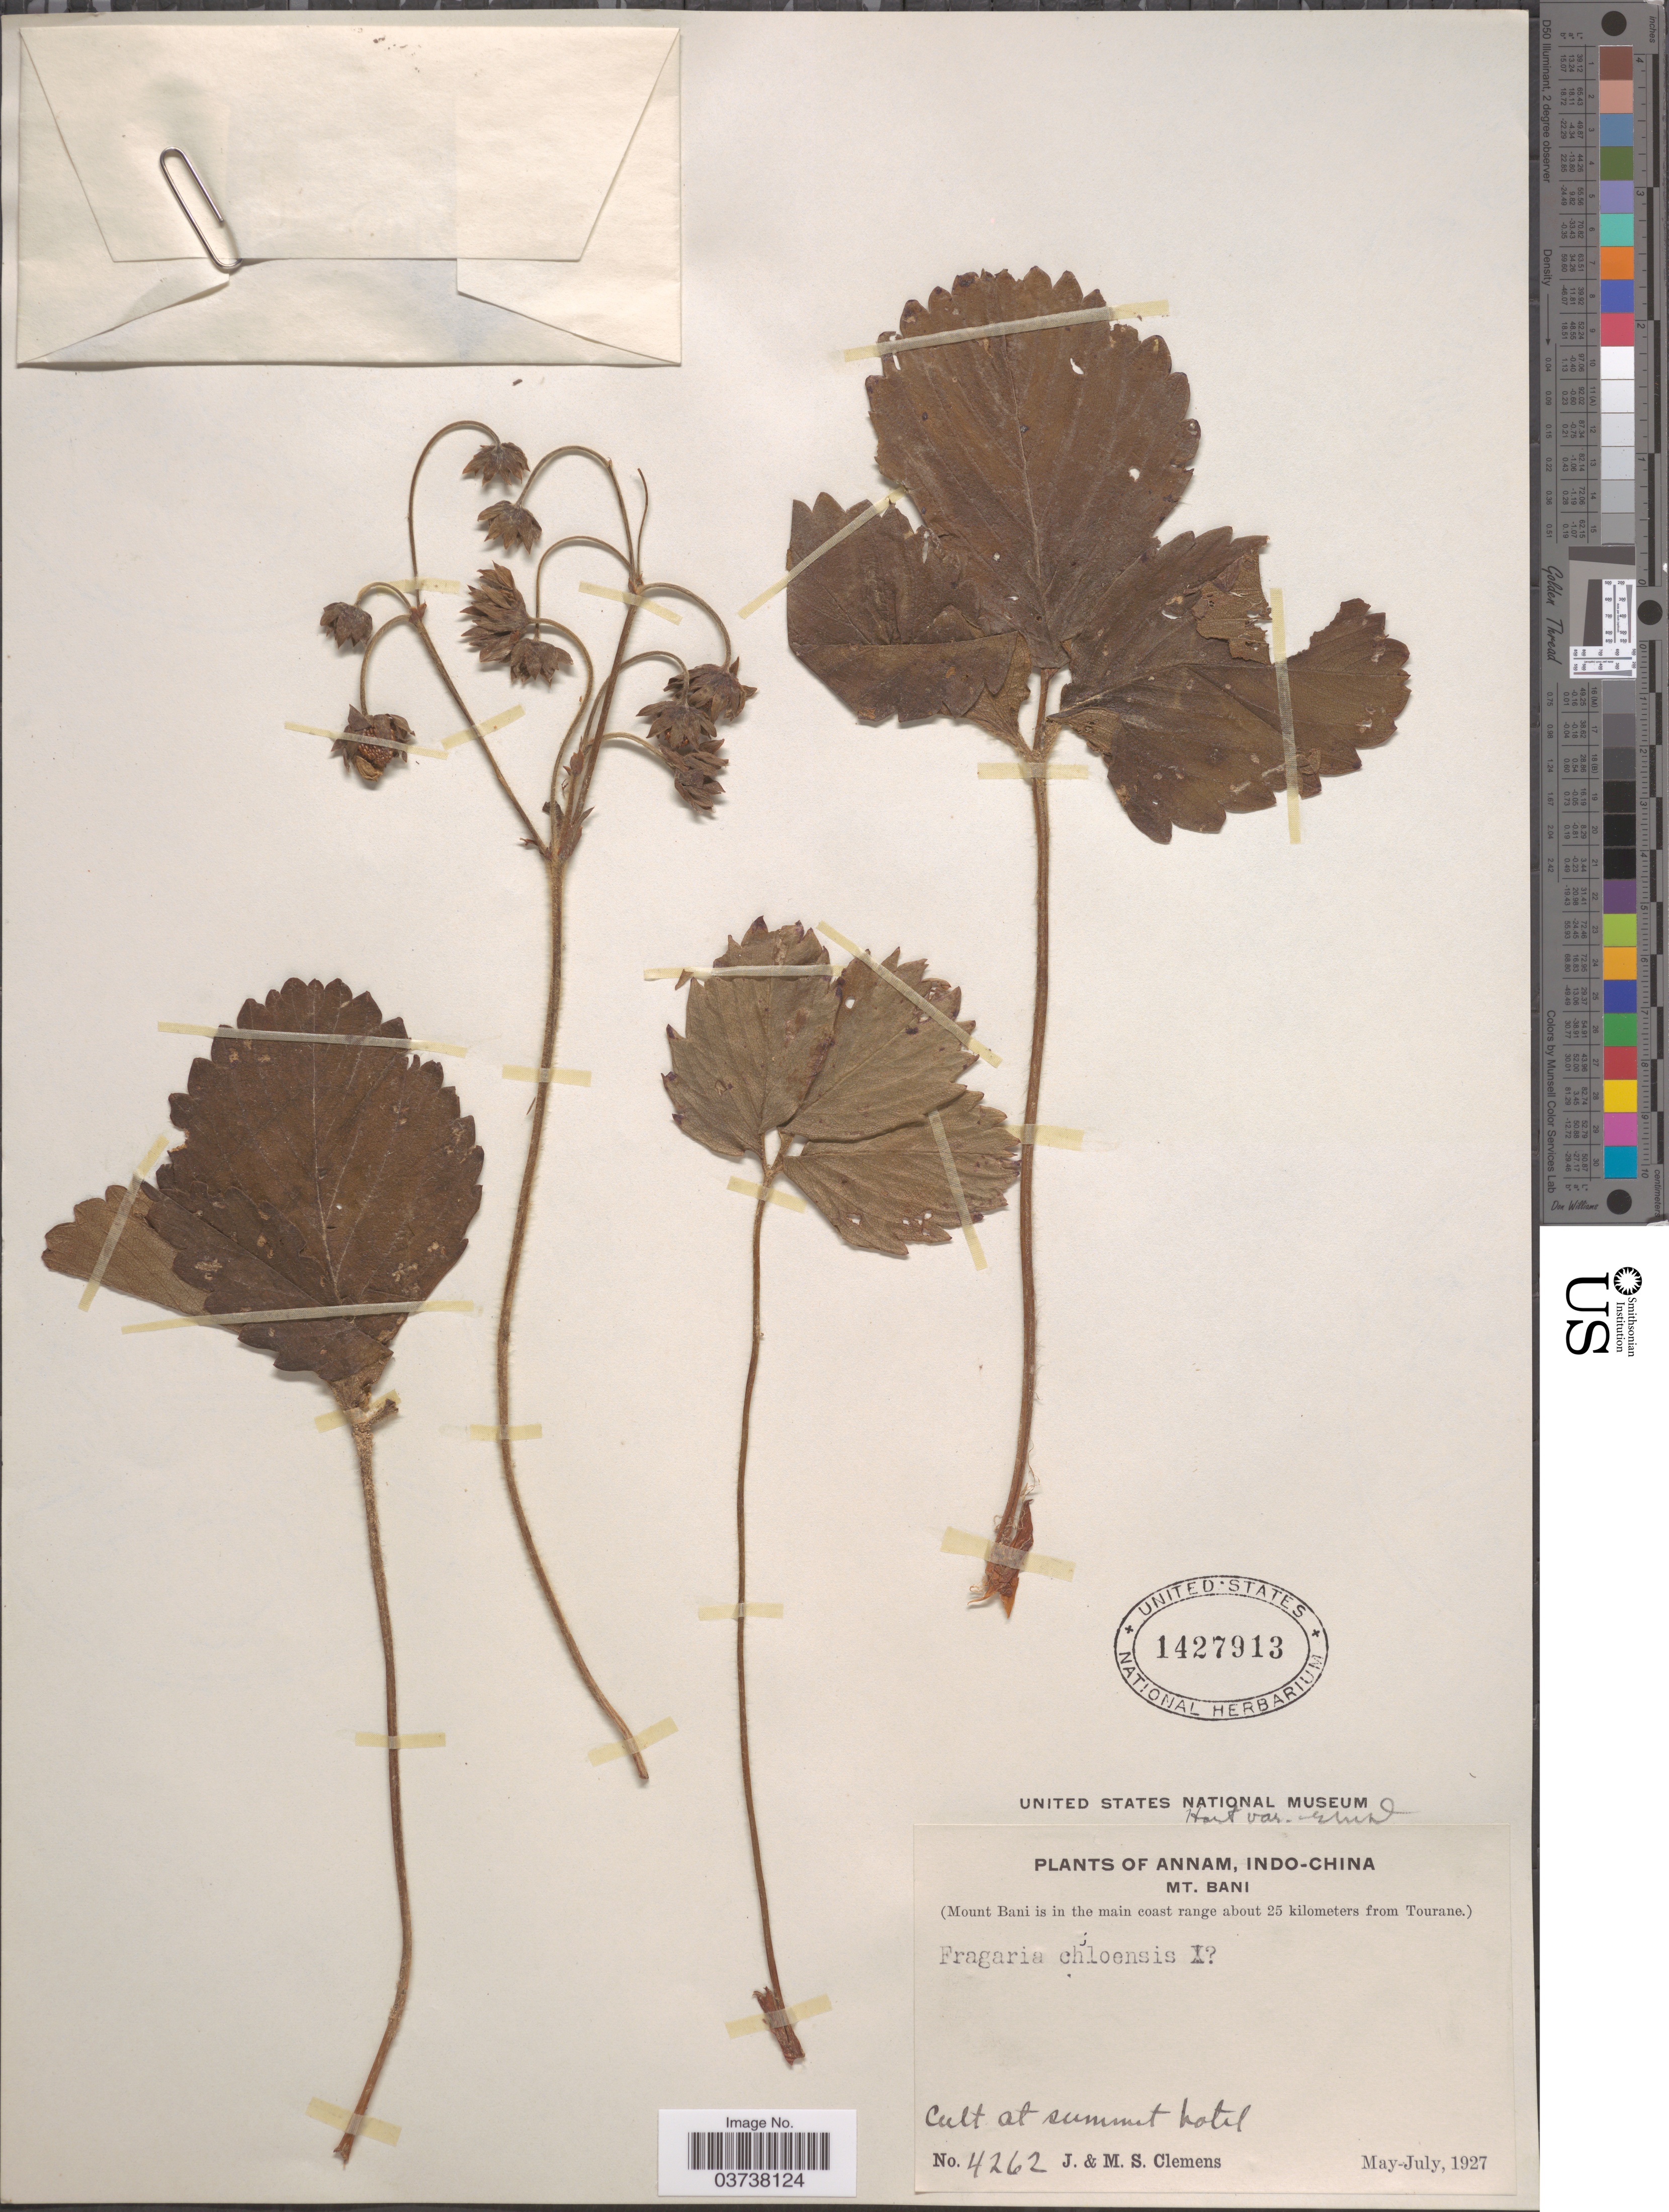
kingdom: Plantae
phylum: Tracheophyta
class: Magnoliopsida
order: Rosales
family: Rosaceae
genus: Fragaria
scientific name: Fragaria chiloensis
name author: (L.) Mill.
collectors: J. Clemens & M. S. Clemens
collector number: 4262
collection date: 1927-05/1927-07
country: Vietnam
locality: Annam, Indo-China. Mt. Bani. (Mount Bani is in the main coast range about 25 kilometers from Tourane.). Summit hotel.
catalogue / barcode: US 1427913